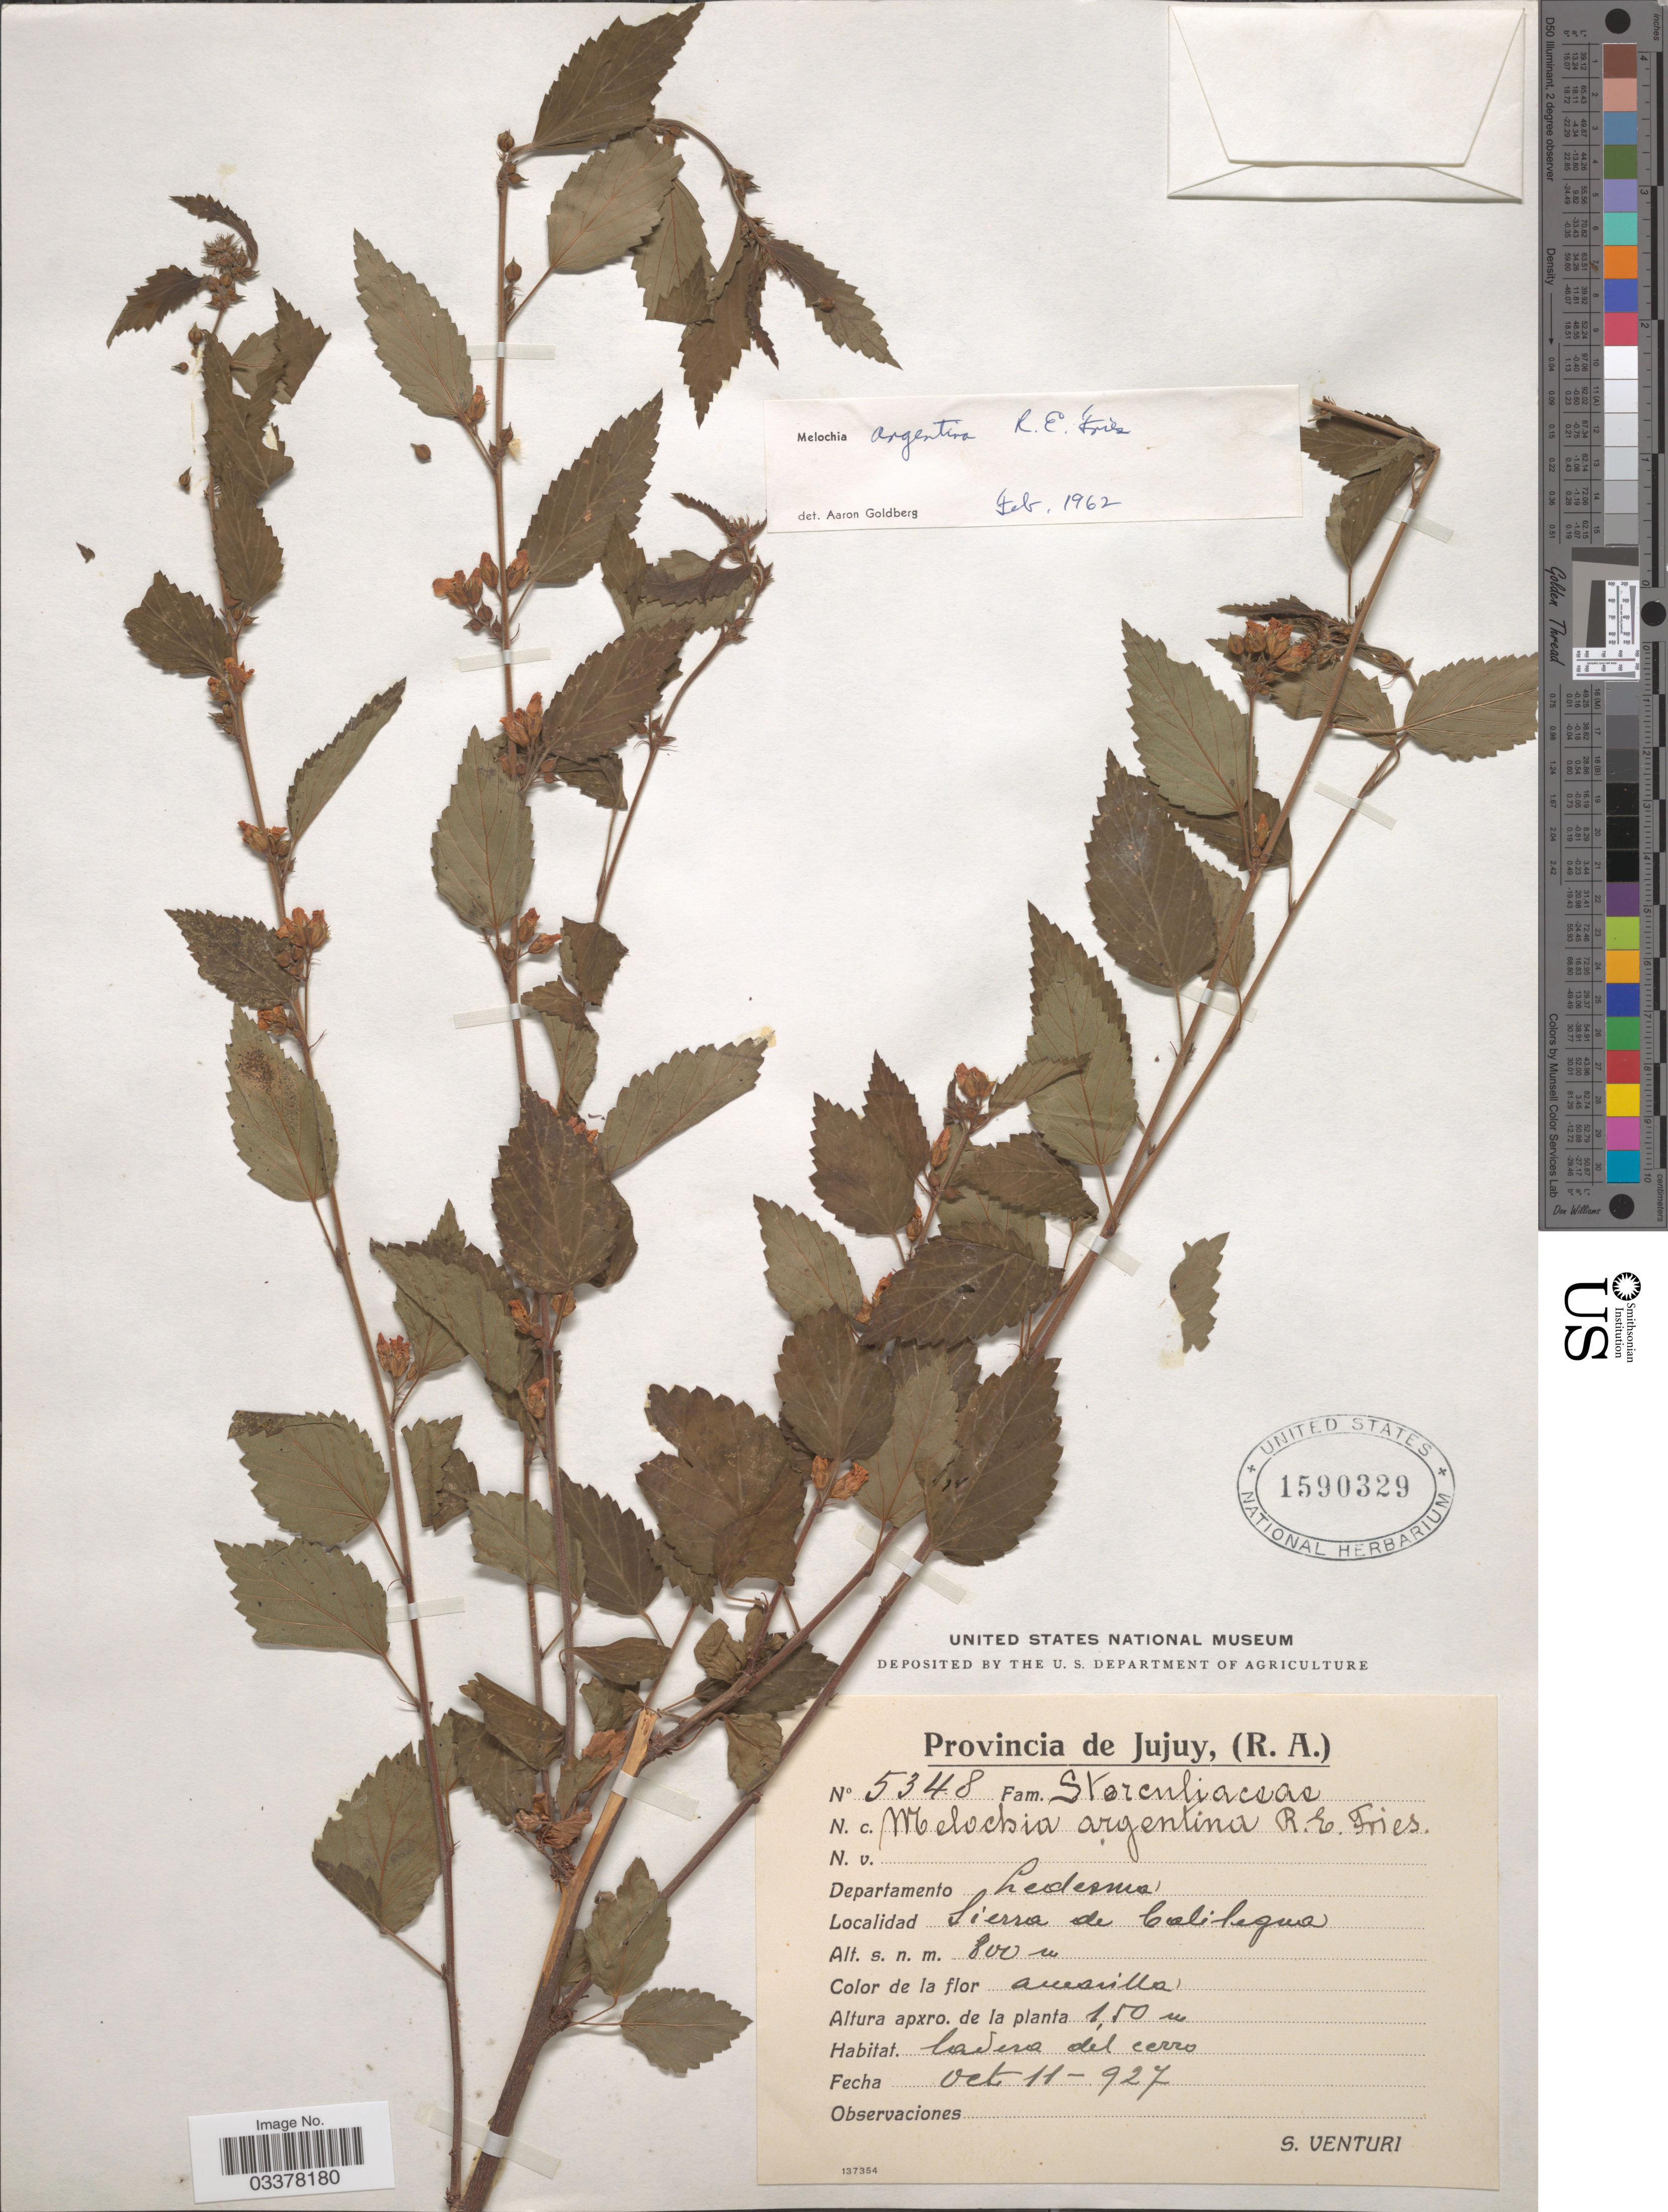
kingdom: Plantae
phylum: Tracheophyta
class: Magnoliopsida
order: Malvales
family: Malvaceae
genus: Melochia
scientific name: Melochia argentina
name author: R.E. Fr.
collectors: S. Venturi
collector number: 5348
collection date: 1927-10-11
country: Argentina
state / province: Jujuy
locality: Departamento Ledesma. Sierra de Calilegua.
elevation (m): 800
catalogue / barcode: US 1590329